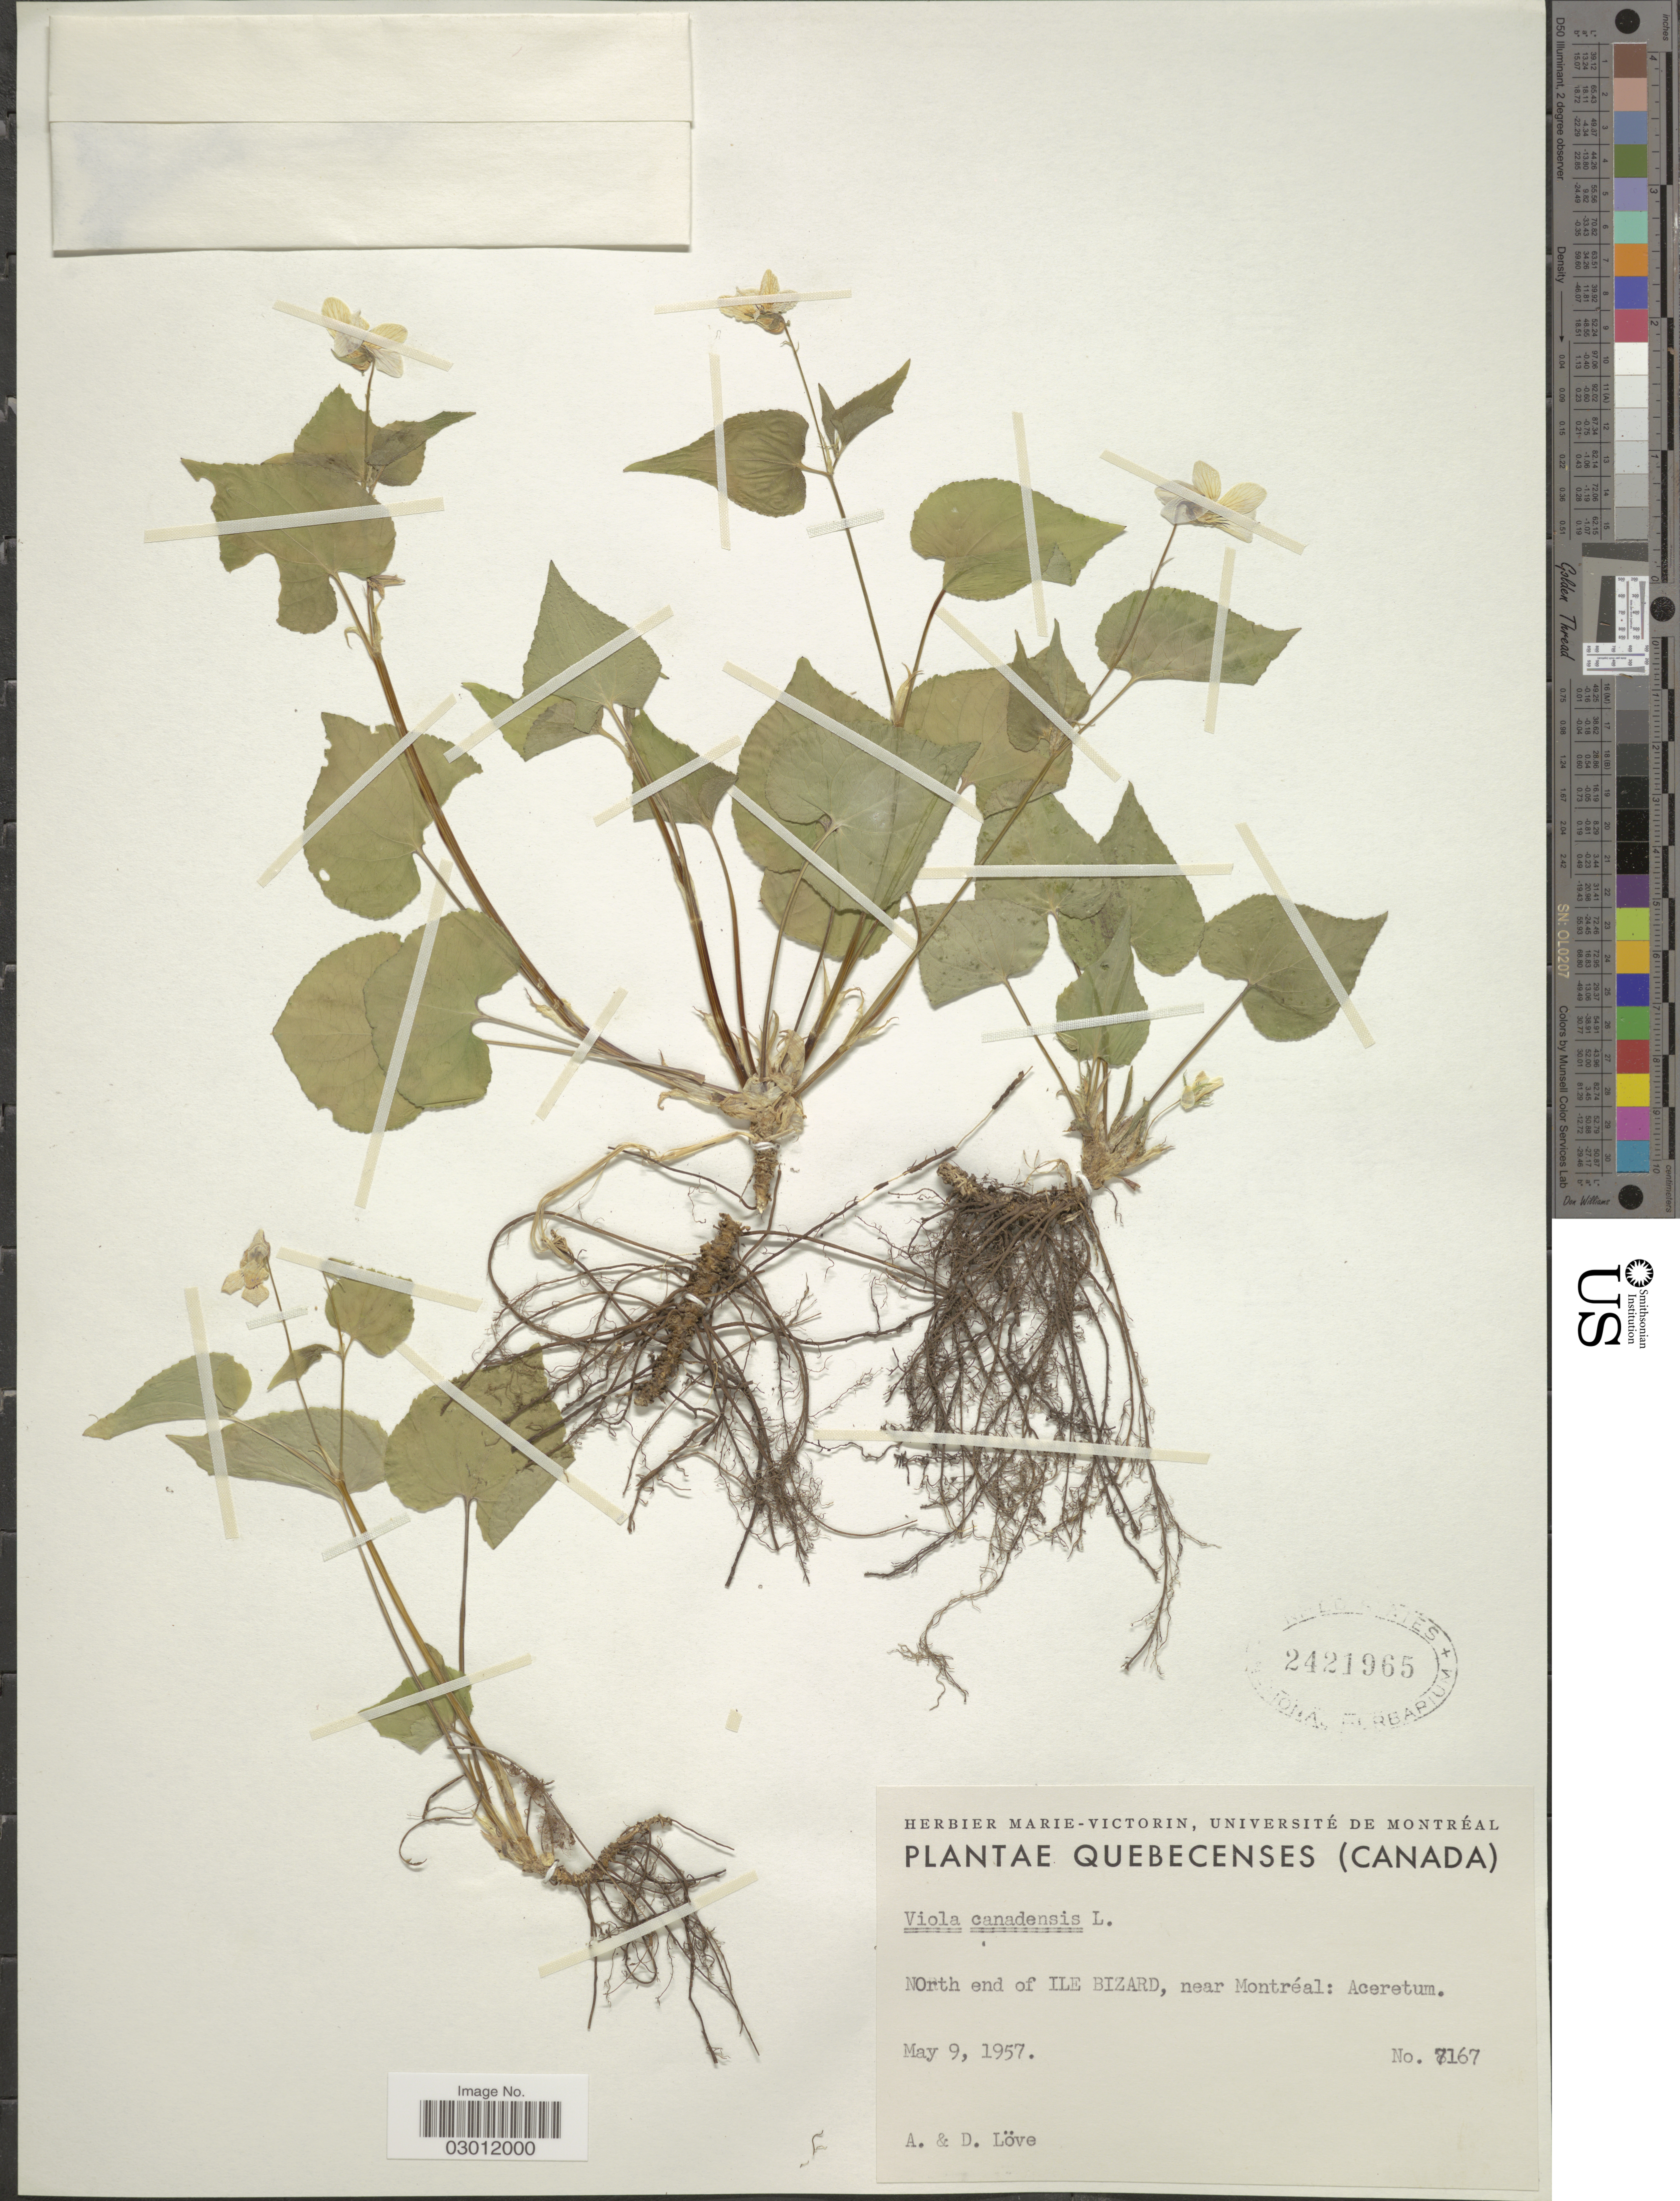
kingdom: Plantae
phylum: Tracheophyta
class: Magnoliopsida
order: Malpighiales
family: Violaceae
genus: Viola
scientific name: Viola canadensis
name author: L.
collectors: Á. Löve & D. Löve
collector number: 7167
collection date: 1957-05-09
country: Canada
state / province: Quebec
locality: North end of Ile Bizard, near Montréal: Aceretum.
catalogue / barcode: US 2421965